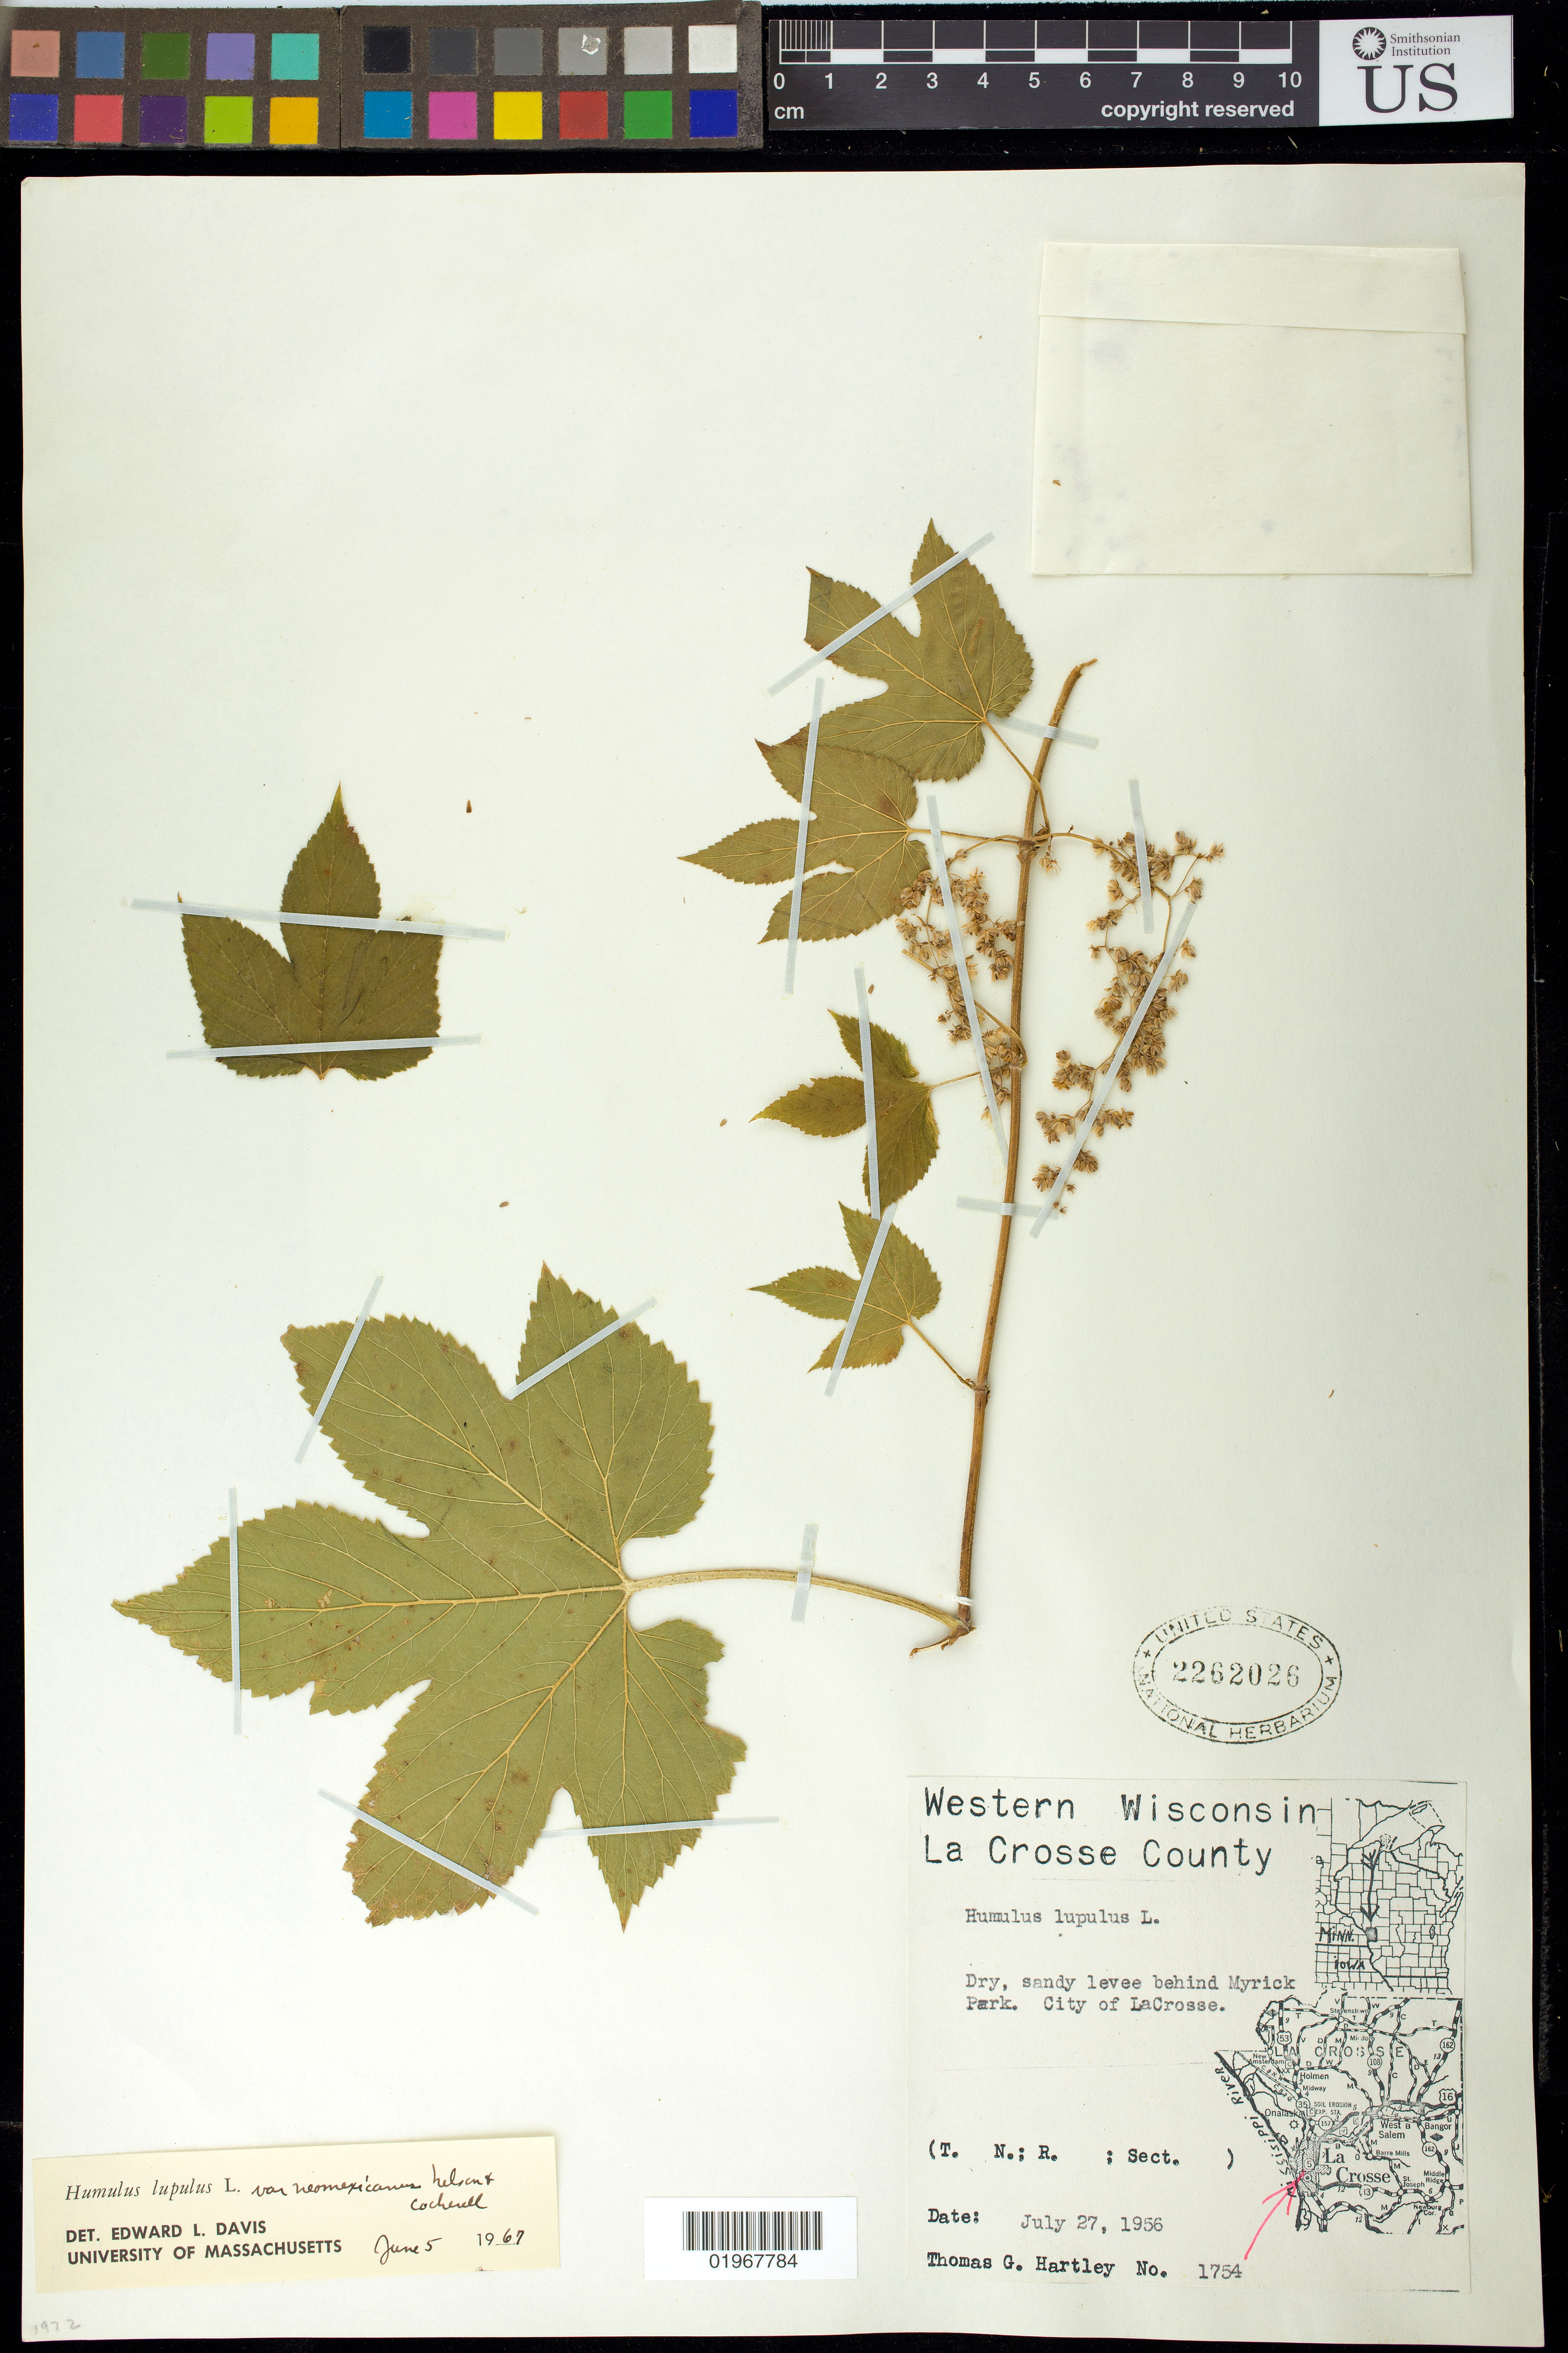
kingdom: Plantae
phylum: Tracheophyta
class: Magnoliopsida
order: Rosales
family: Cannabaceae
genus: Humulus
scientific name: Humulus neomexicanus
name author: (A. Nelson & Cockerell) Rydb.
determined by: Strong, Mark T., (BOT), Smithsonian Institution - National Museum of Natural History (UNITED STATES)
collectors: T. G. Hartley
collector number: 1754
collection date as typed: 27 Jul 1956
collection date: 1956-07-27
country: United States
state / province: Wisconsin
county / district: La Crosse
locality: Dry, sandy levee behind Myrick Park. City of LaCrosse.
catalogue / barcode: US 2262026